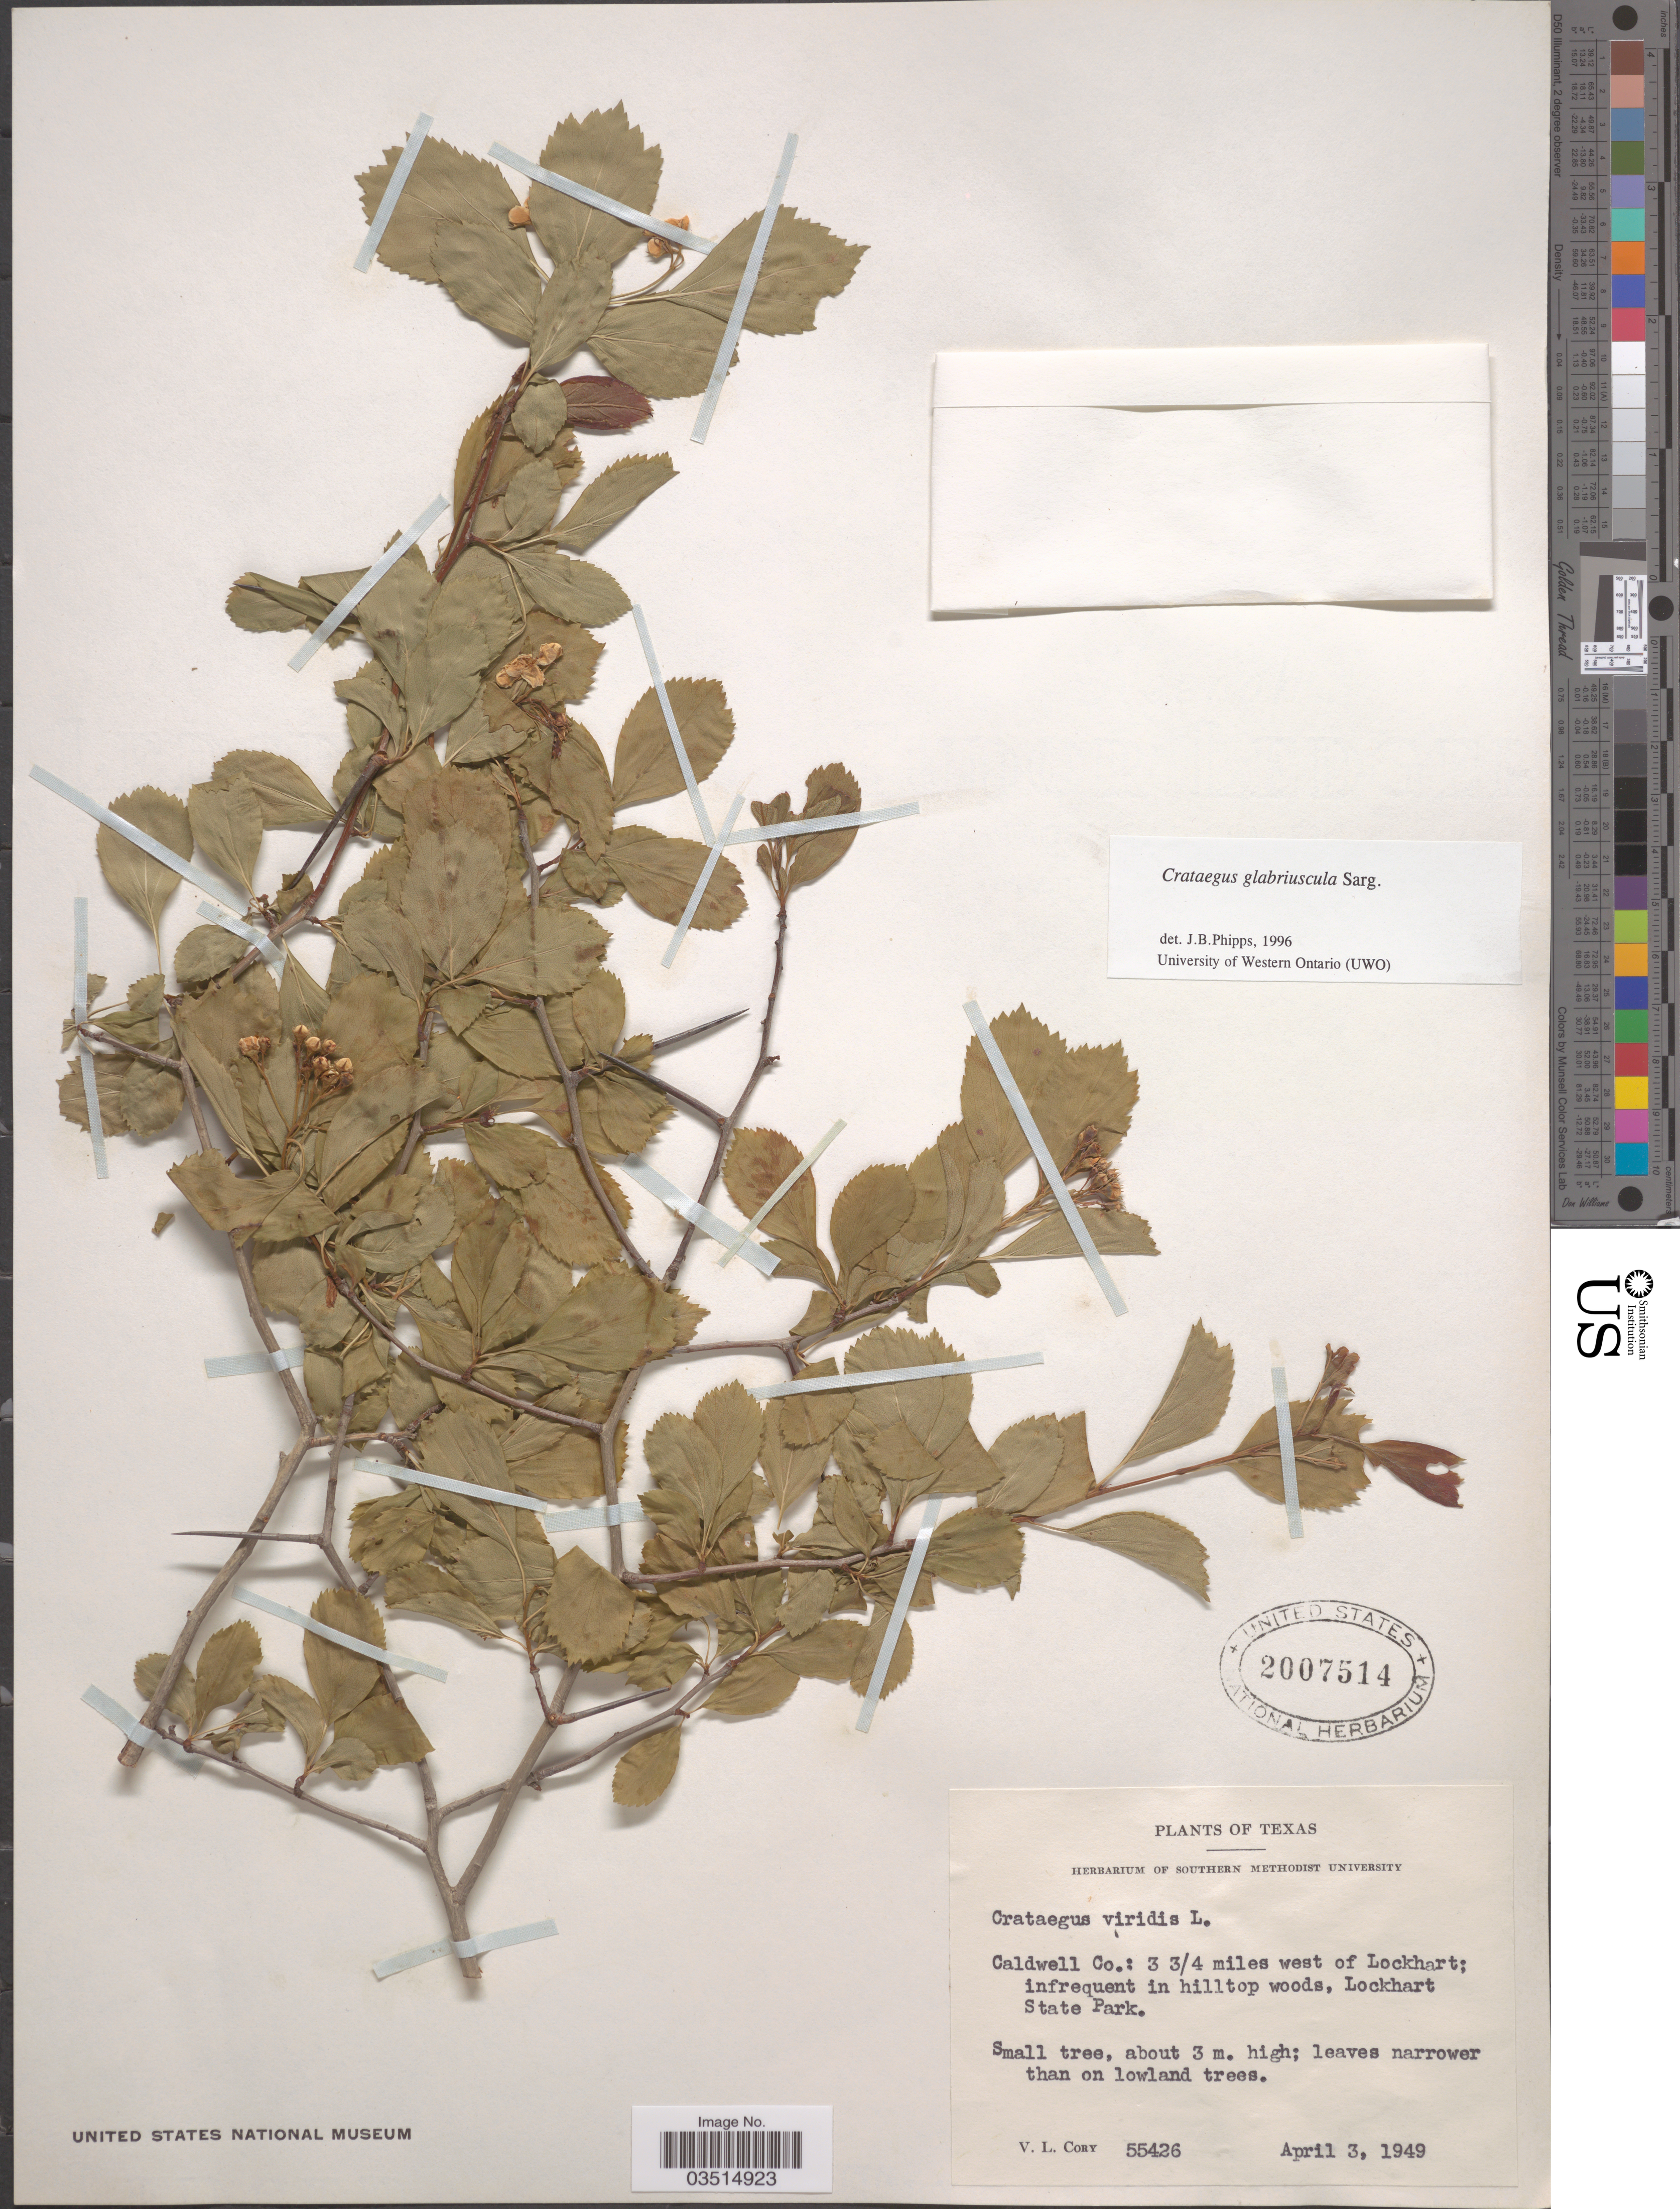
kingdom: Plantae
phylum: Tracheophyta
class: Magnoliopsida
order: Rosales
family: Rosaceae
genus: Crataegus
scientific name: Crataegus glabriuscula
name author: Sarg.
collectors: V. Cory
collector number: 55426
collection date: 1949-04-03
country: United States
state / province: Texas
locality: Caldwell Co.: 3 3/4 miles west of Lockhart; infrequent in hilltop woods, Lockhart State Park.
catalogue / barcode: US 2007514